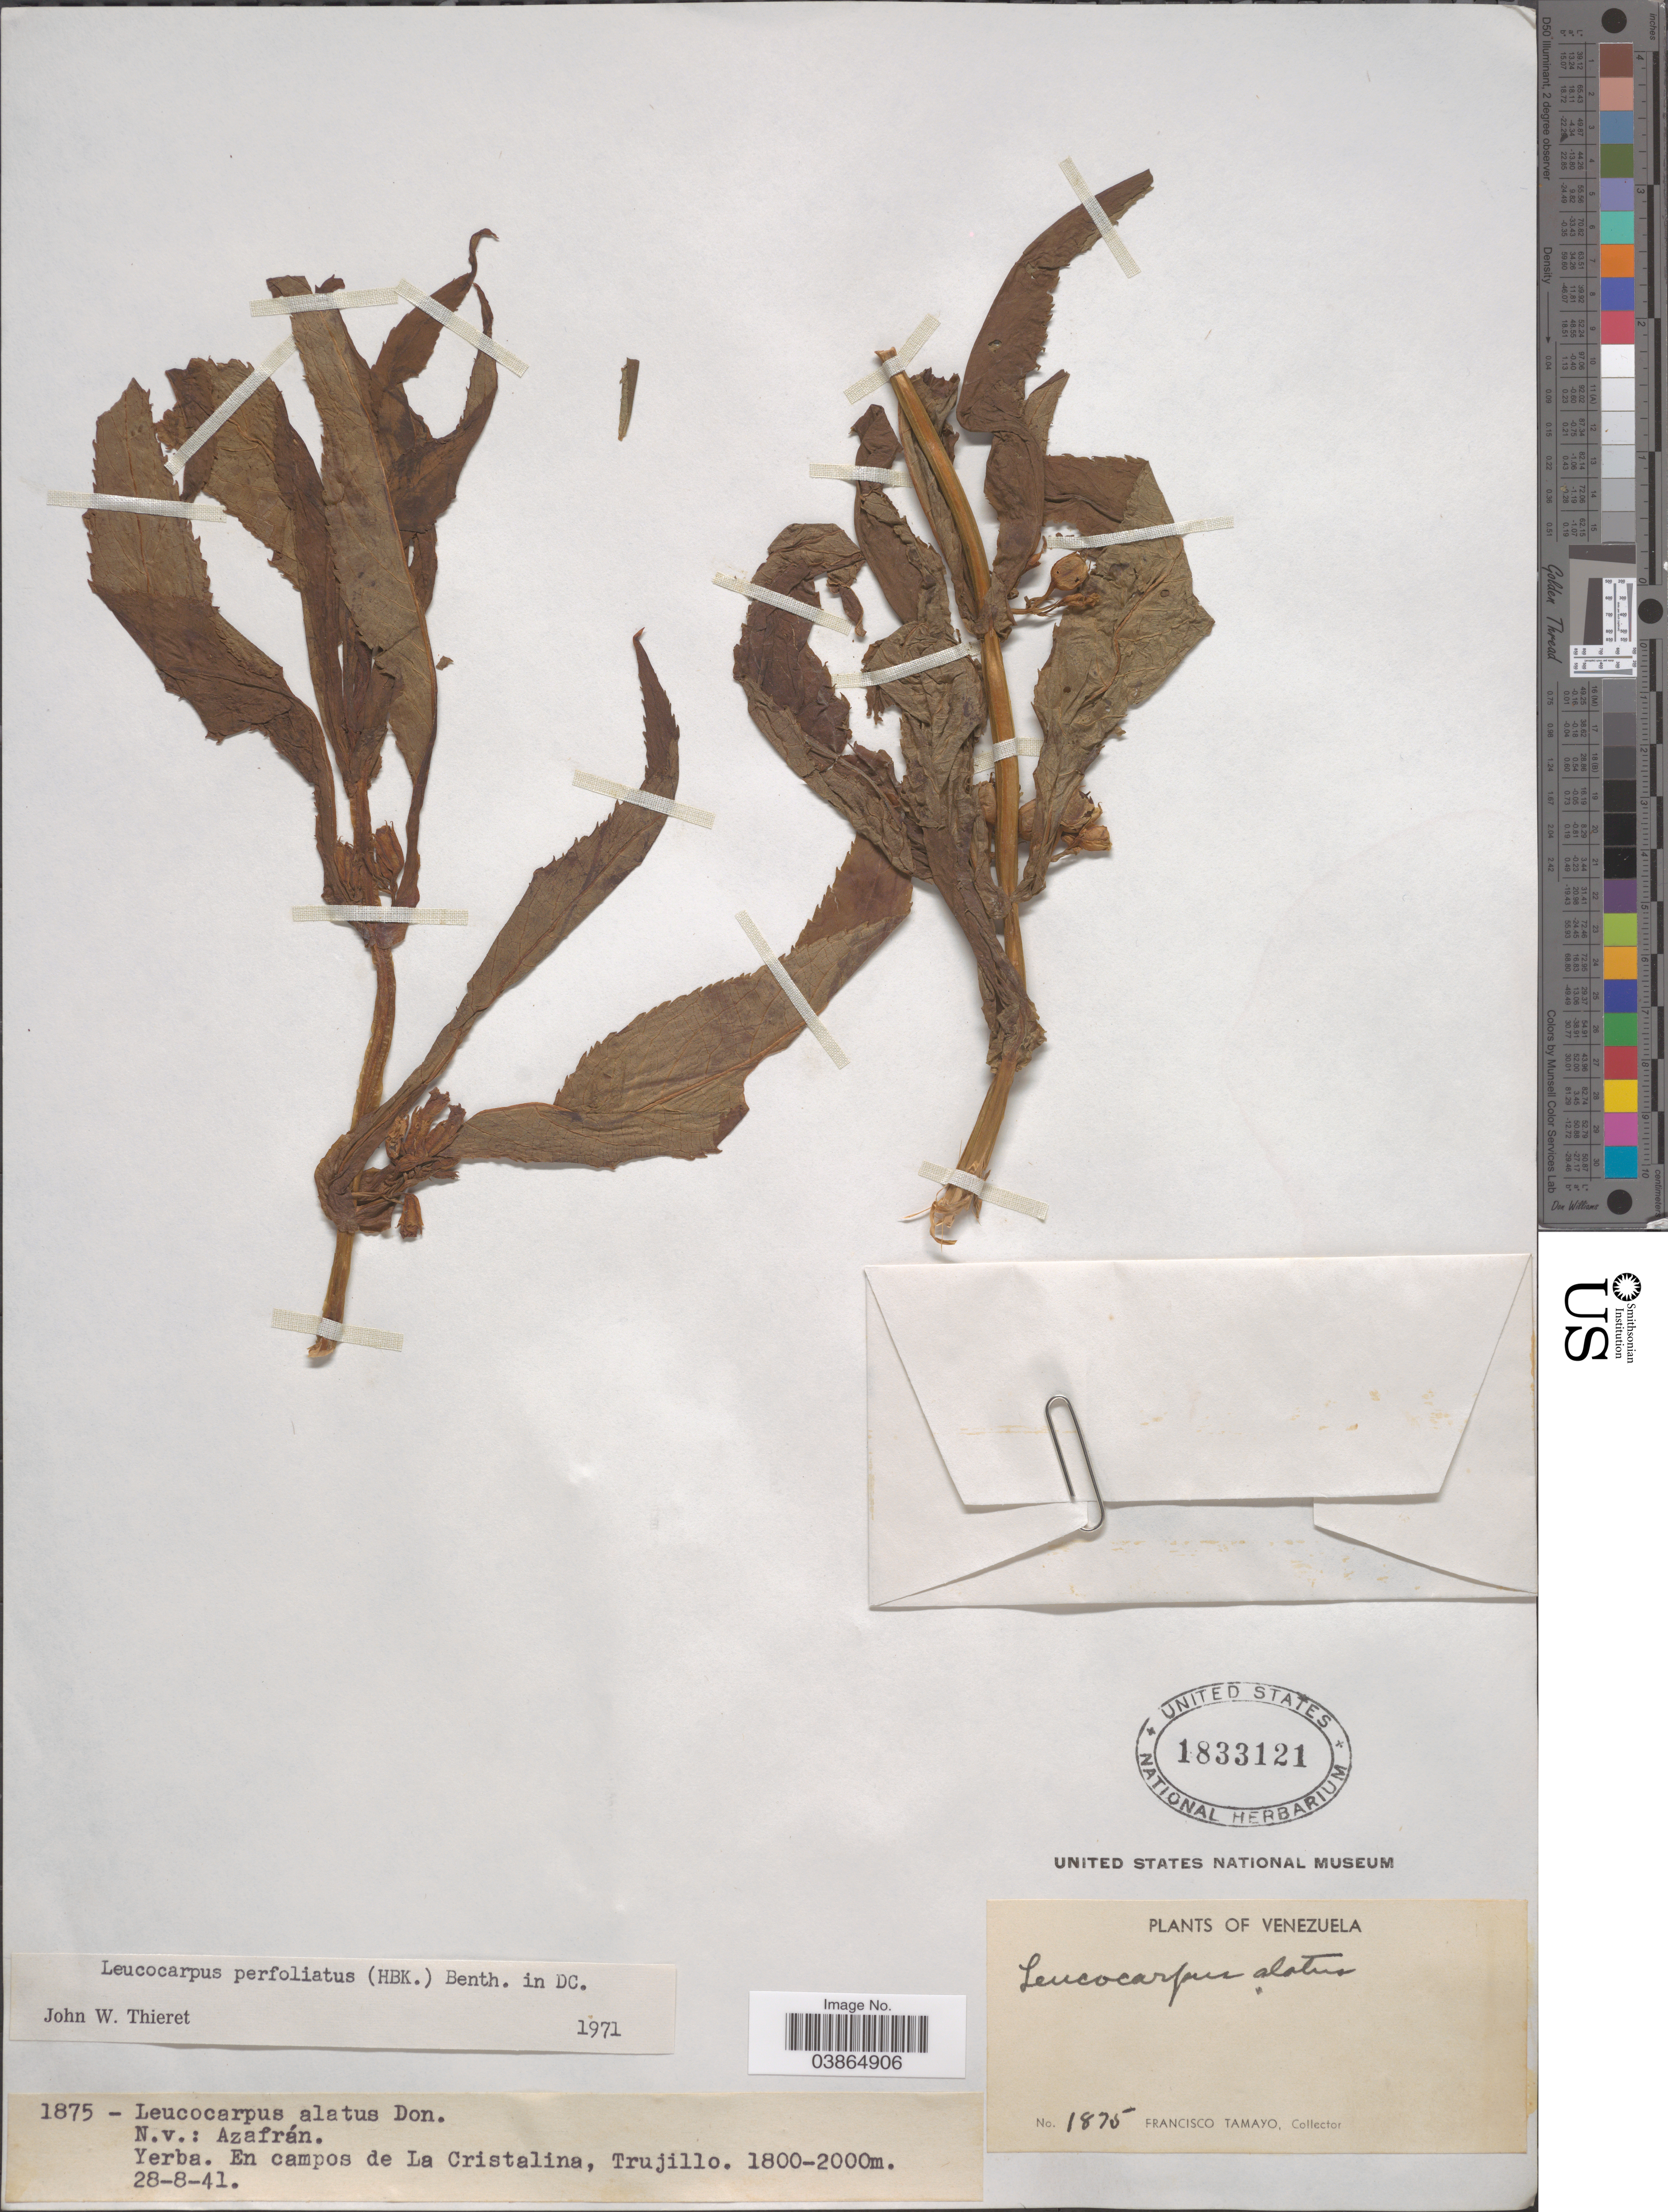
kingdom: Plantae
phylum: Tracheophyta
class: Magnoliopsida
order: Lamiales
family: Phrymaceae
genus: Leucocarpus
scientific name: Leucocarpus perfoliatus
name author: (Kunth) Benth.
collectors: F. Tamayo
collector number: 1875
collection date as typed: Transcribed d/m/y: 28/8/41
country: Venezuela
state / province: Trujillo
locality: Azafrán. En campos de La Cristalina.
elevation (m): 1800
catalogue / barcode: US 1833121